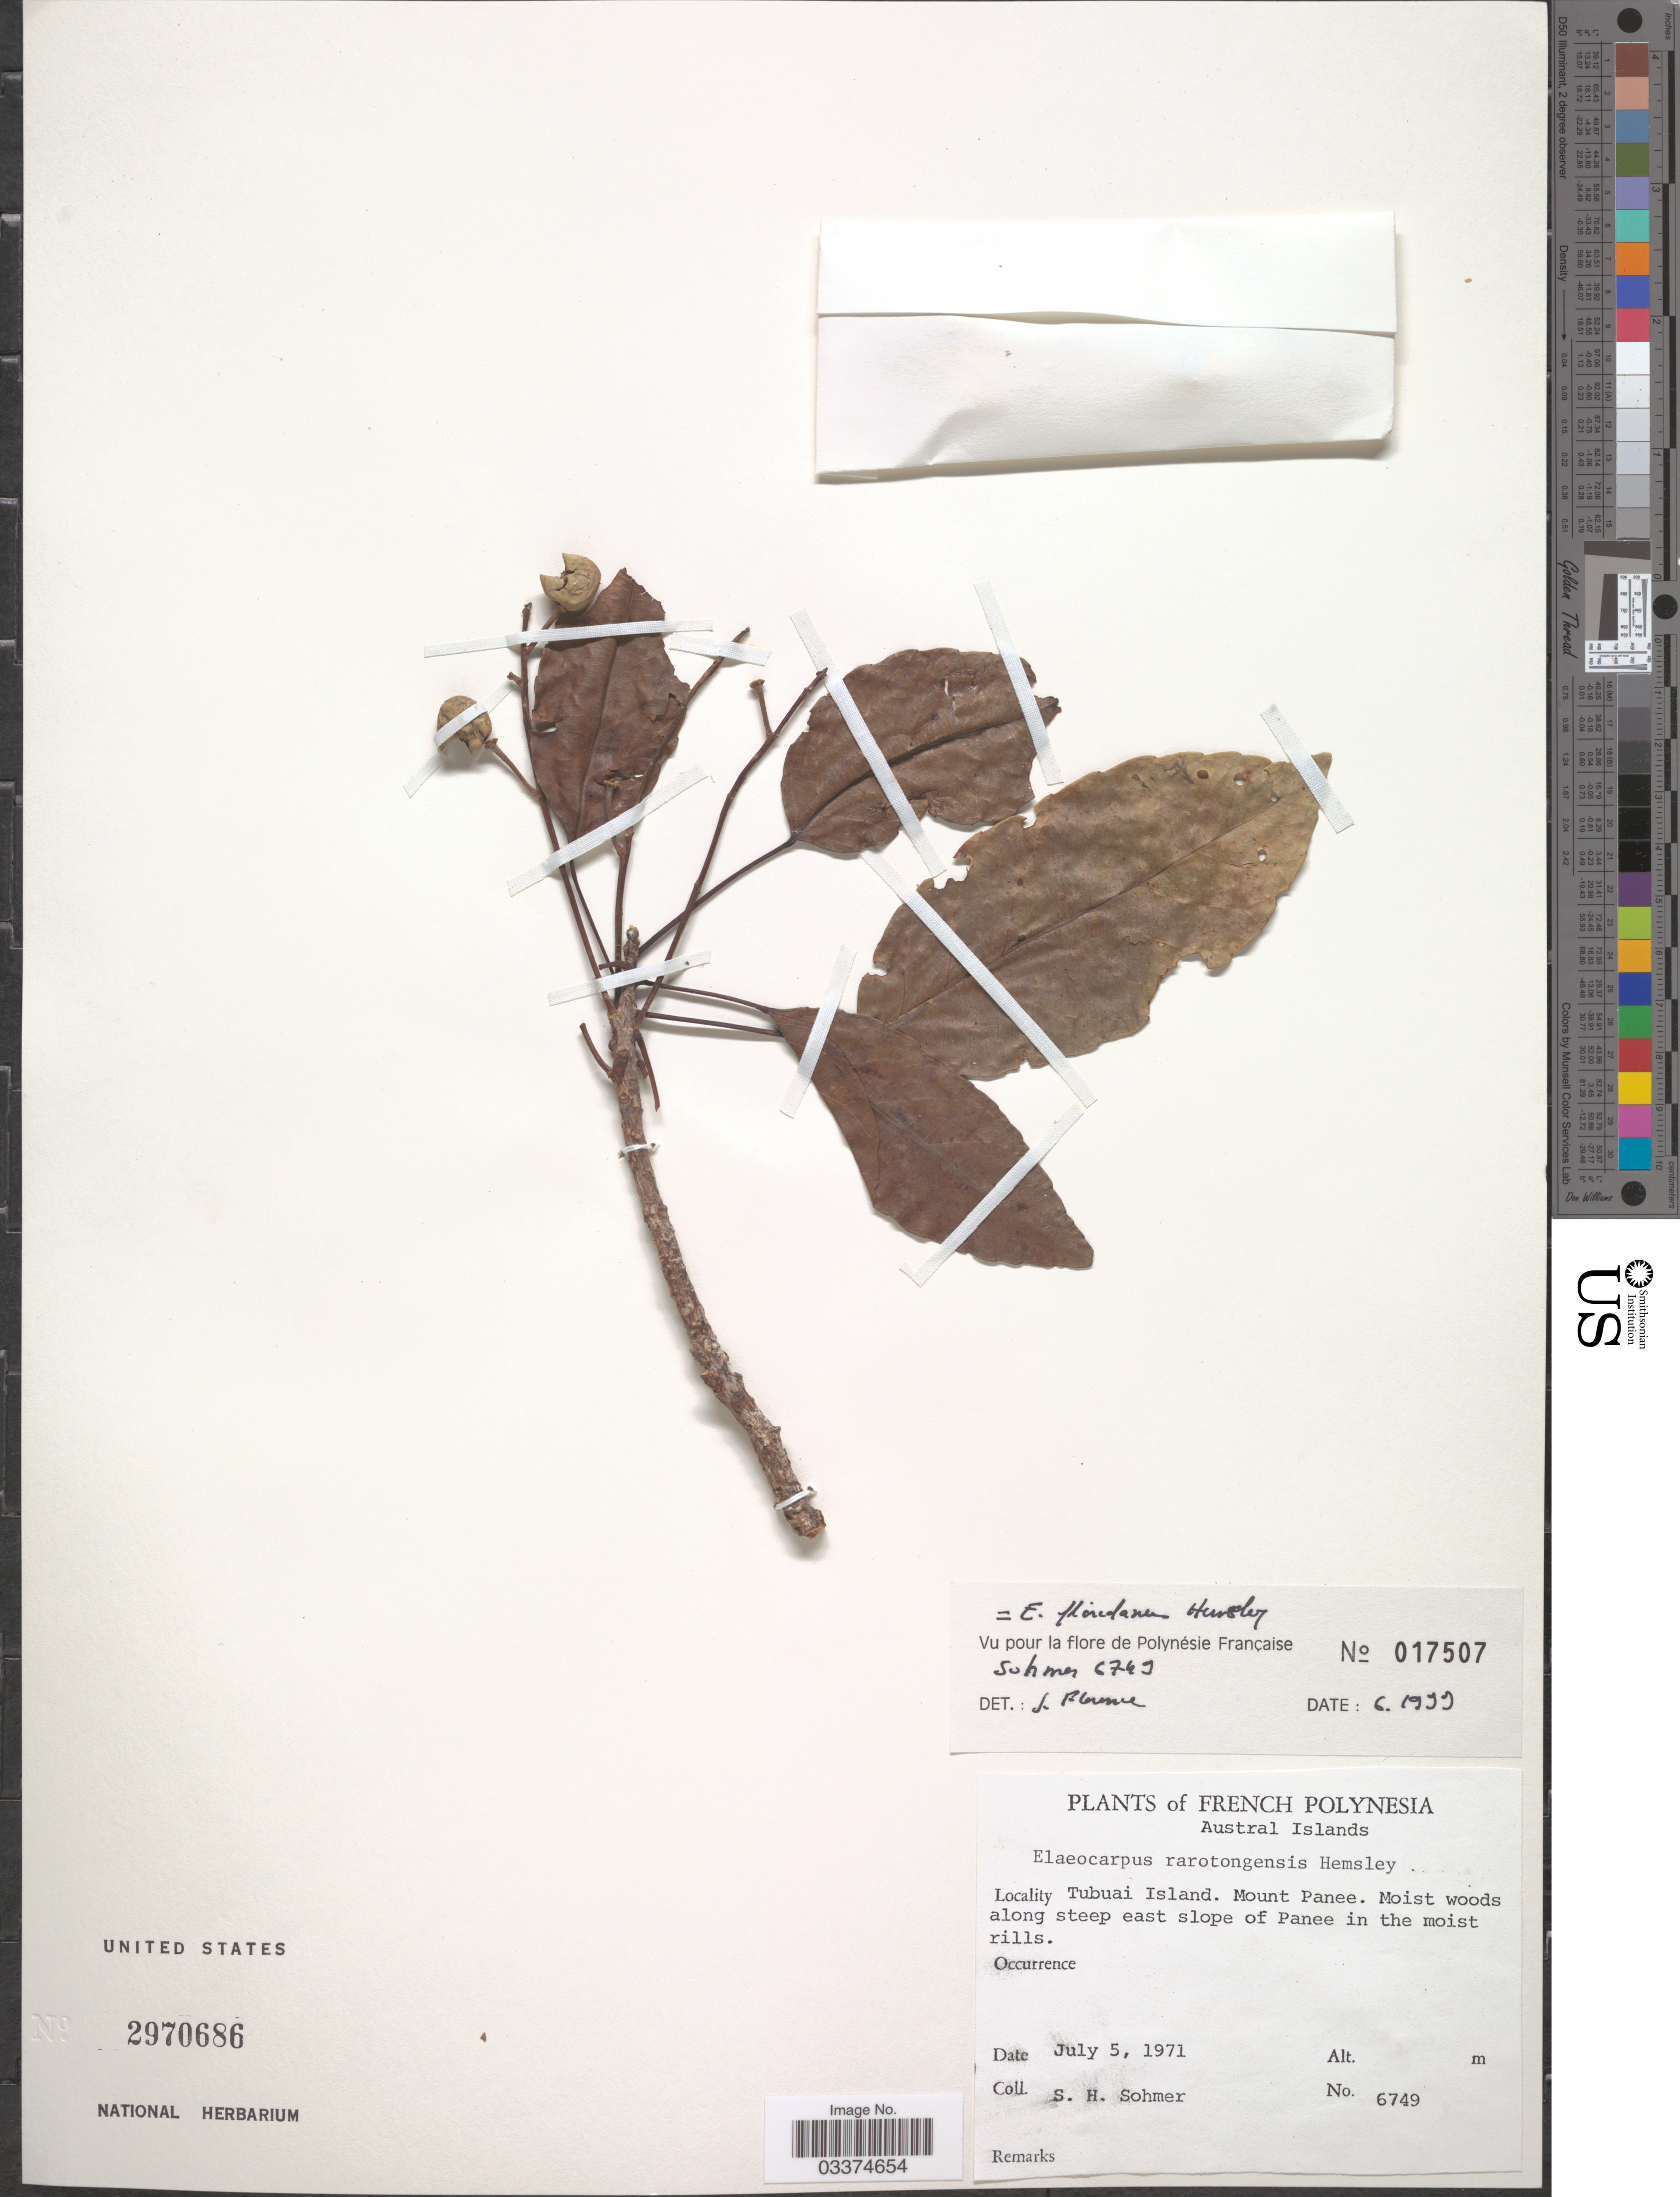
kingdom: Plantae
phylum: Tracheophyta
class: Magnoliopsida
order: Oxalidales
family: Elaeocarpaceae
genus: Elaeocarpus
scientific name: Elaeocarpus rarotongensis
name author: Hemsl.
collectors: S. H. Sohmer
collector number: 6749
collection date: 1971-07-05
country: French Polynesia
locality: Austral Islands, Tubuai Island. Mount Panee. Moist woods along steep east slope of Panee in the moist rills.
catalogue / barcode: US 2970686